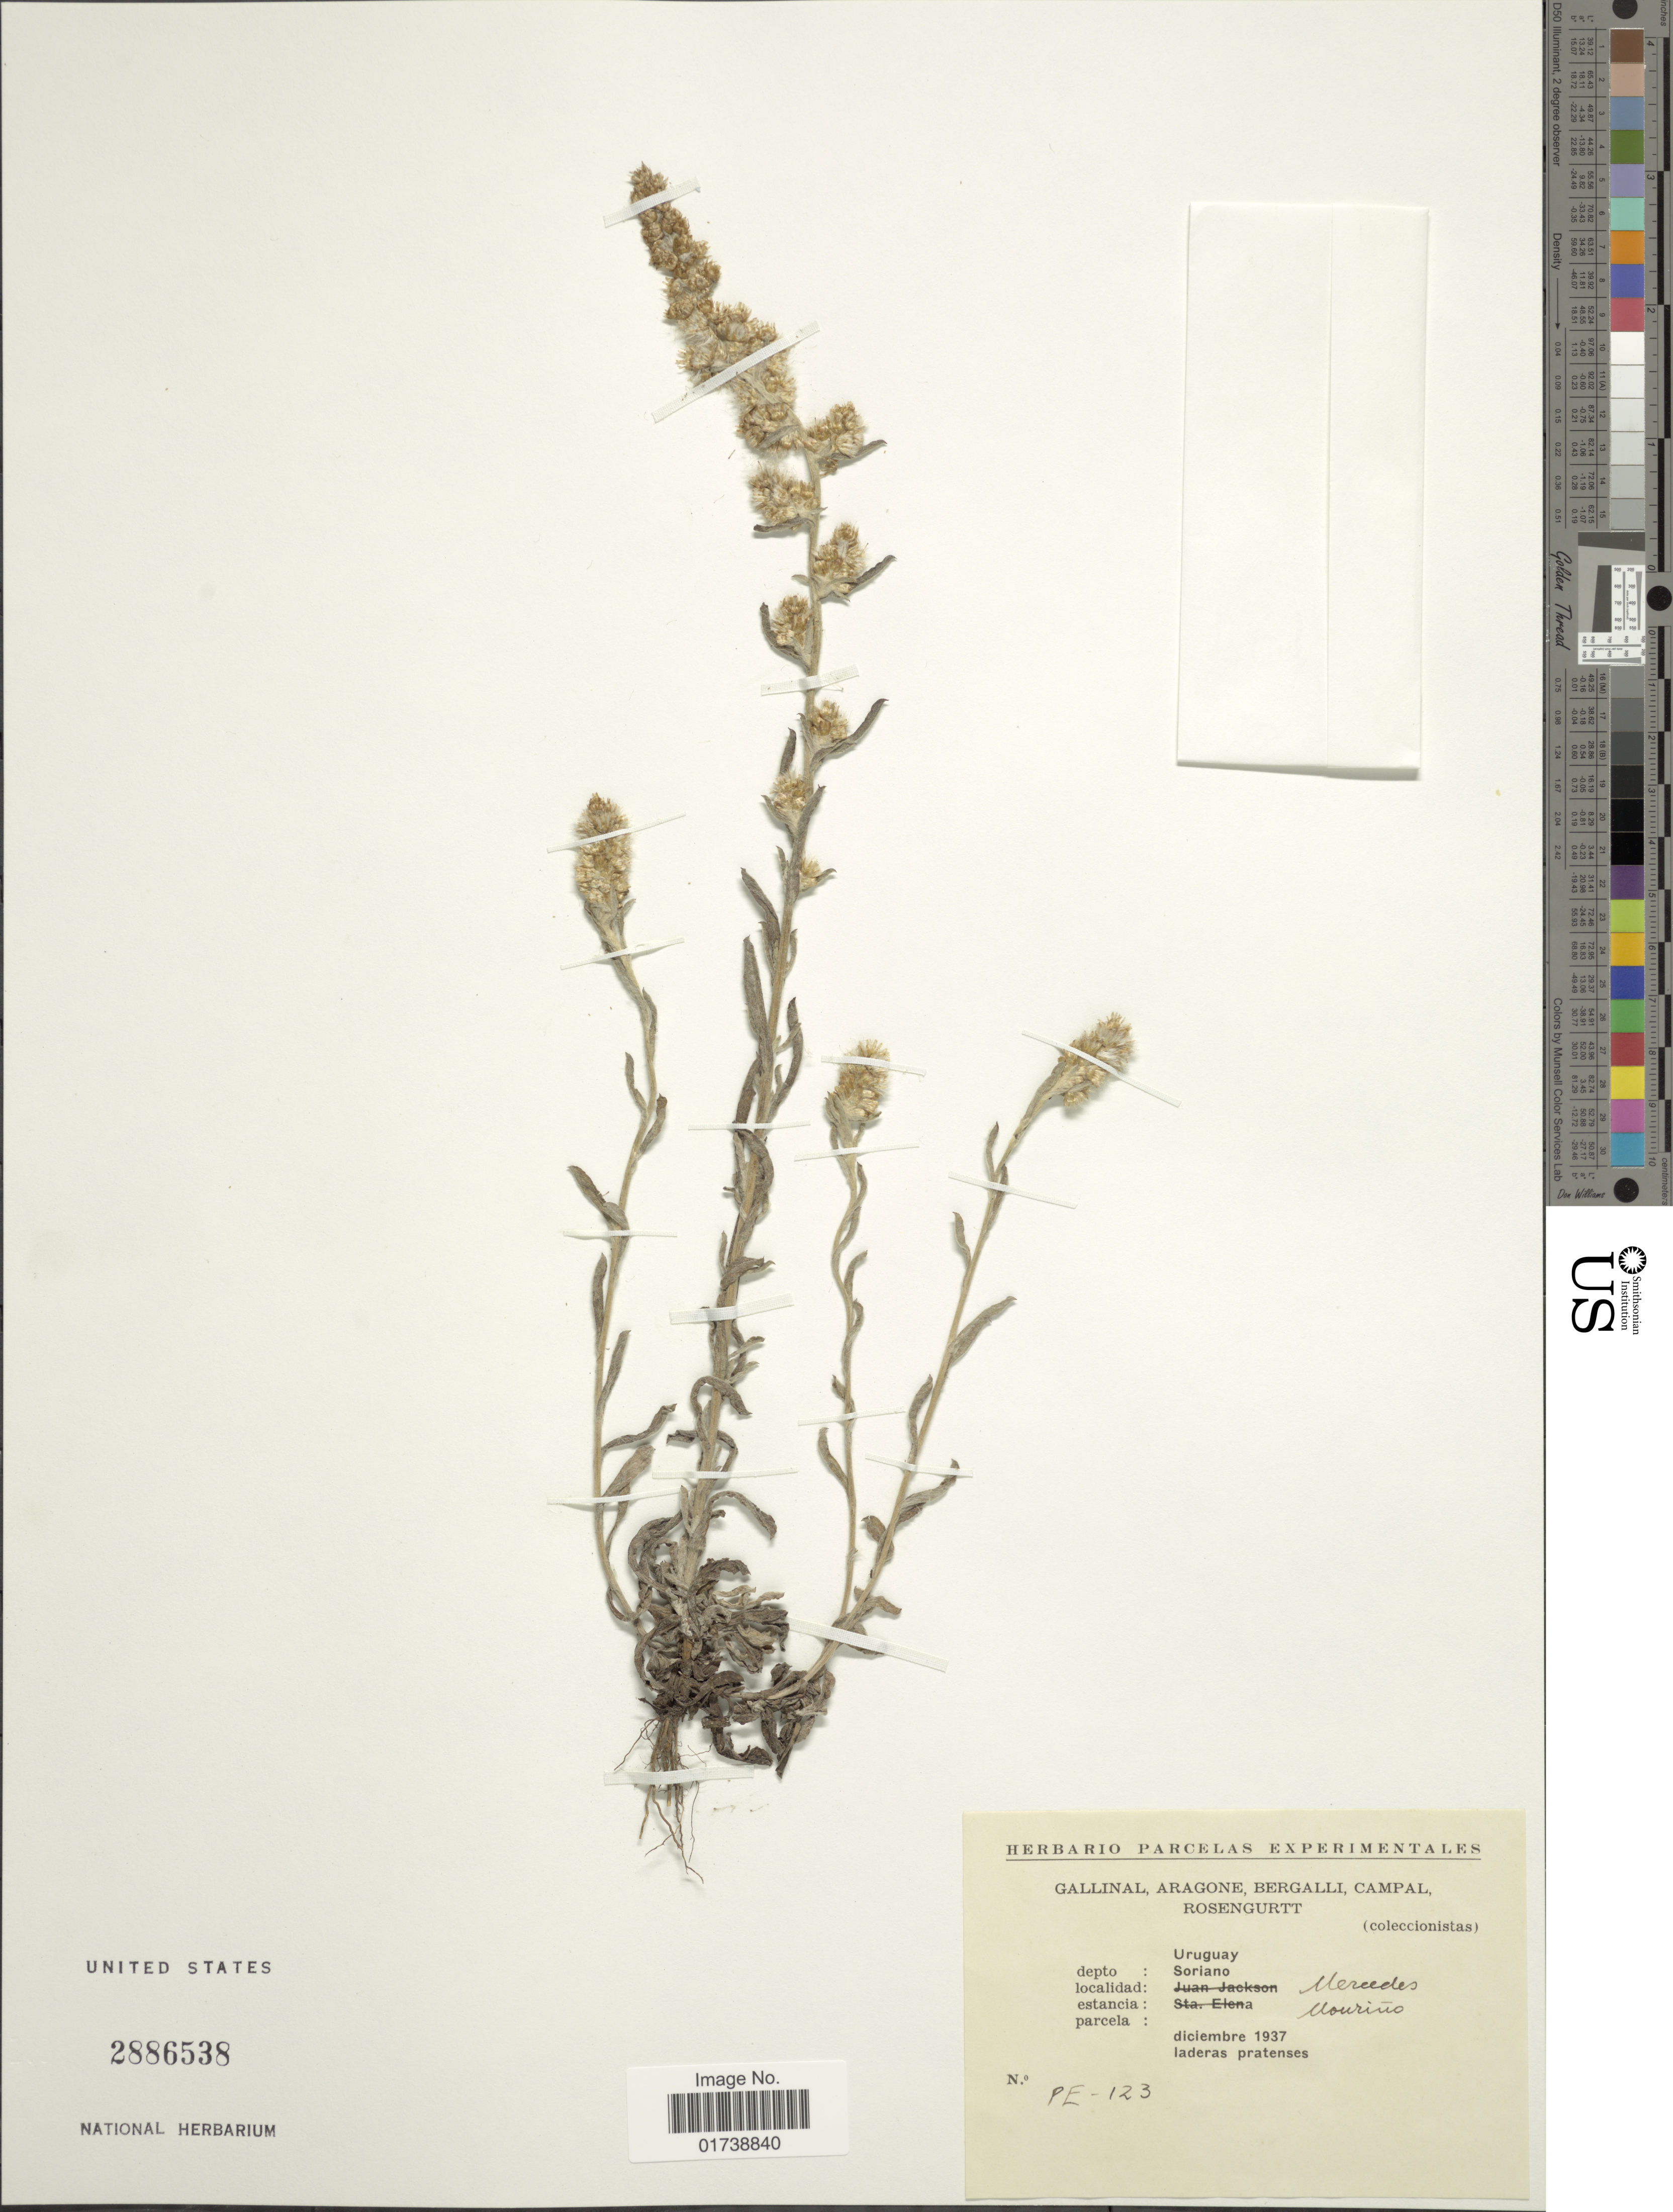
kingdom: Plantae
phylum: Tracheophyta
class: Magnoliopsida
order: Asterales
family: Asteraceae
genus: Gamochaeta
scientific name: Gamochaeta sp.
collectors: -. Gallinal, -- Aragone, -- Bergalli, -- Campal & Rosengurtt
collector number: PE-123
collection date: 1937-12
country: Uruguay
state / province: Soriano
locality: Mercedes, Mouriño.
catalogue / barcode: US 2886538